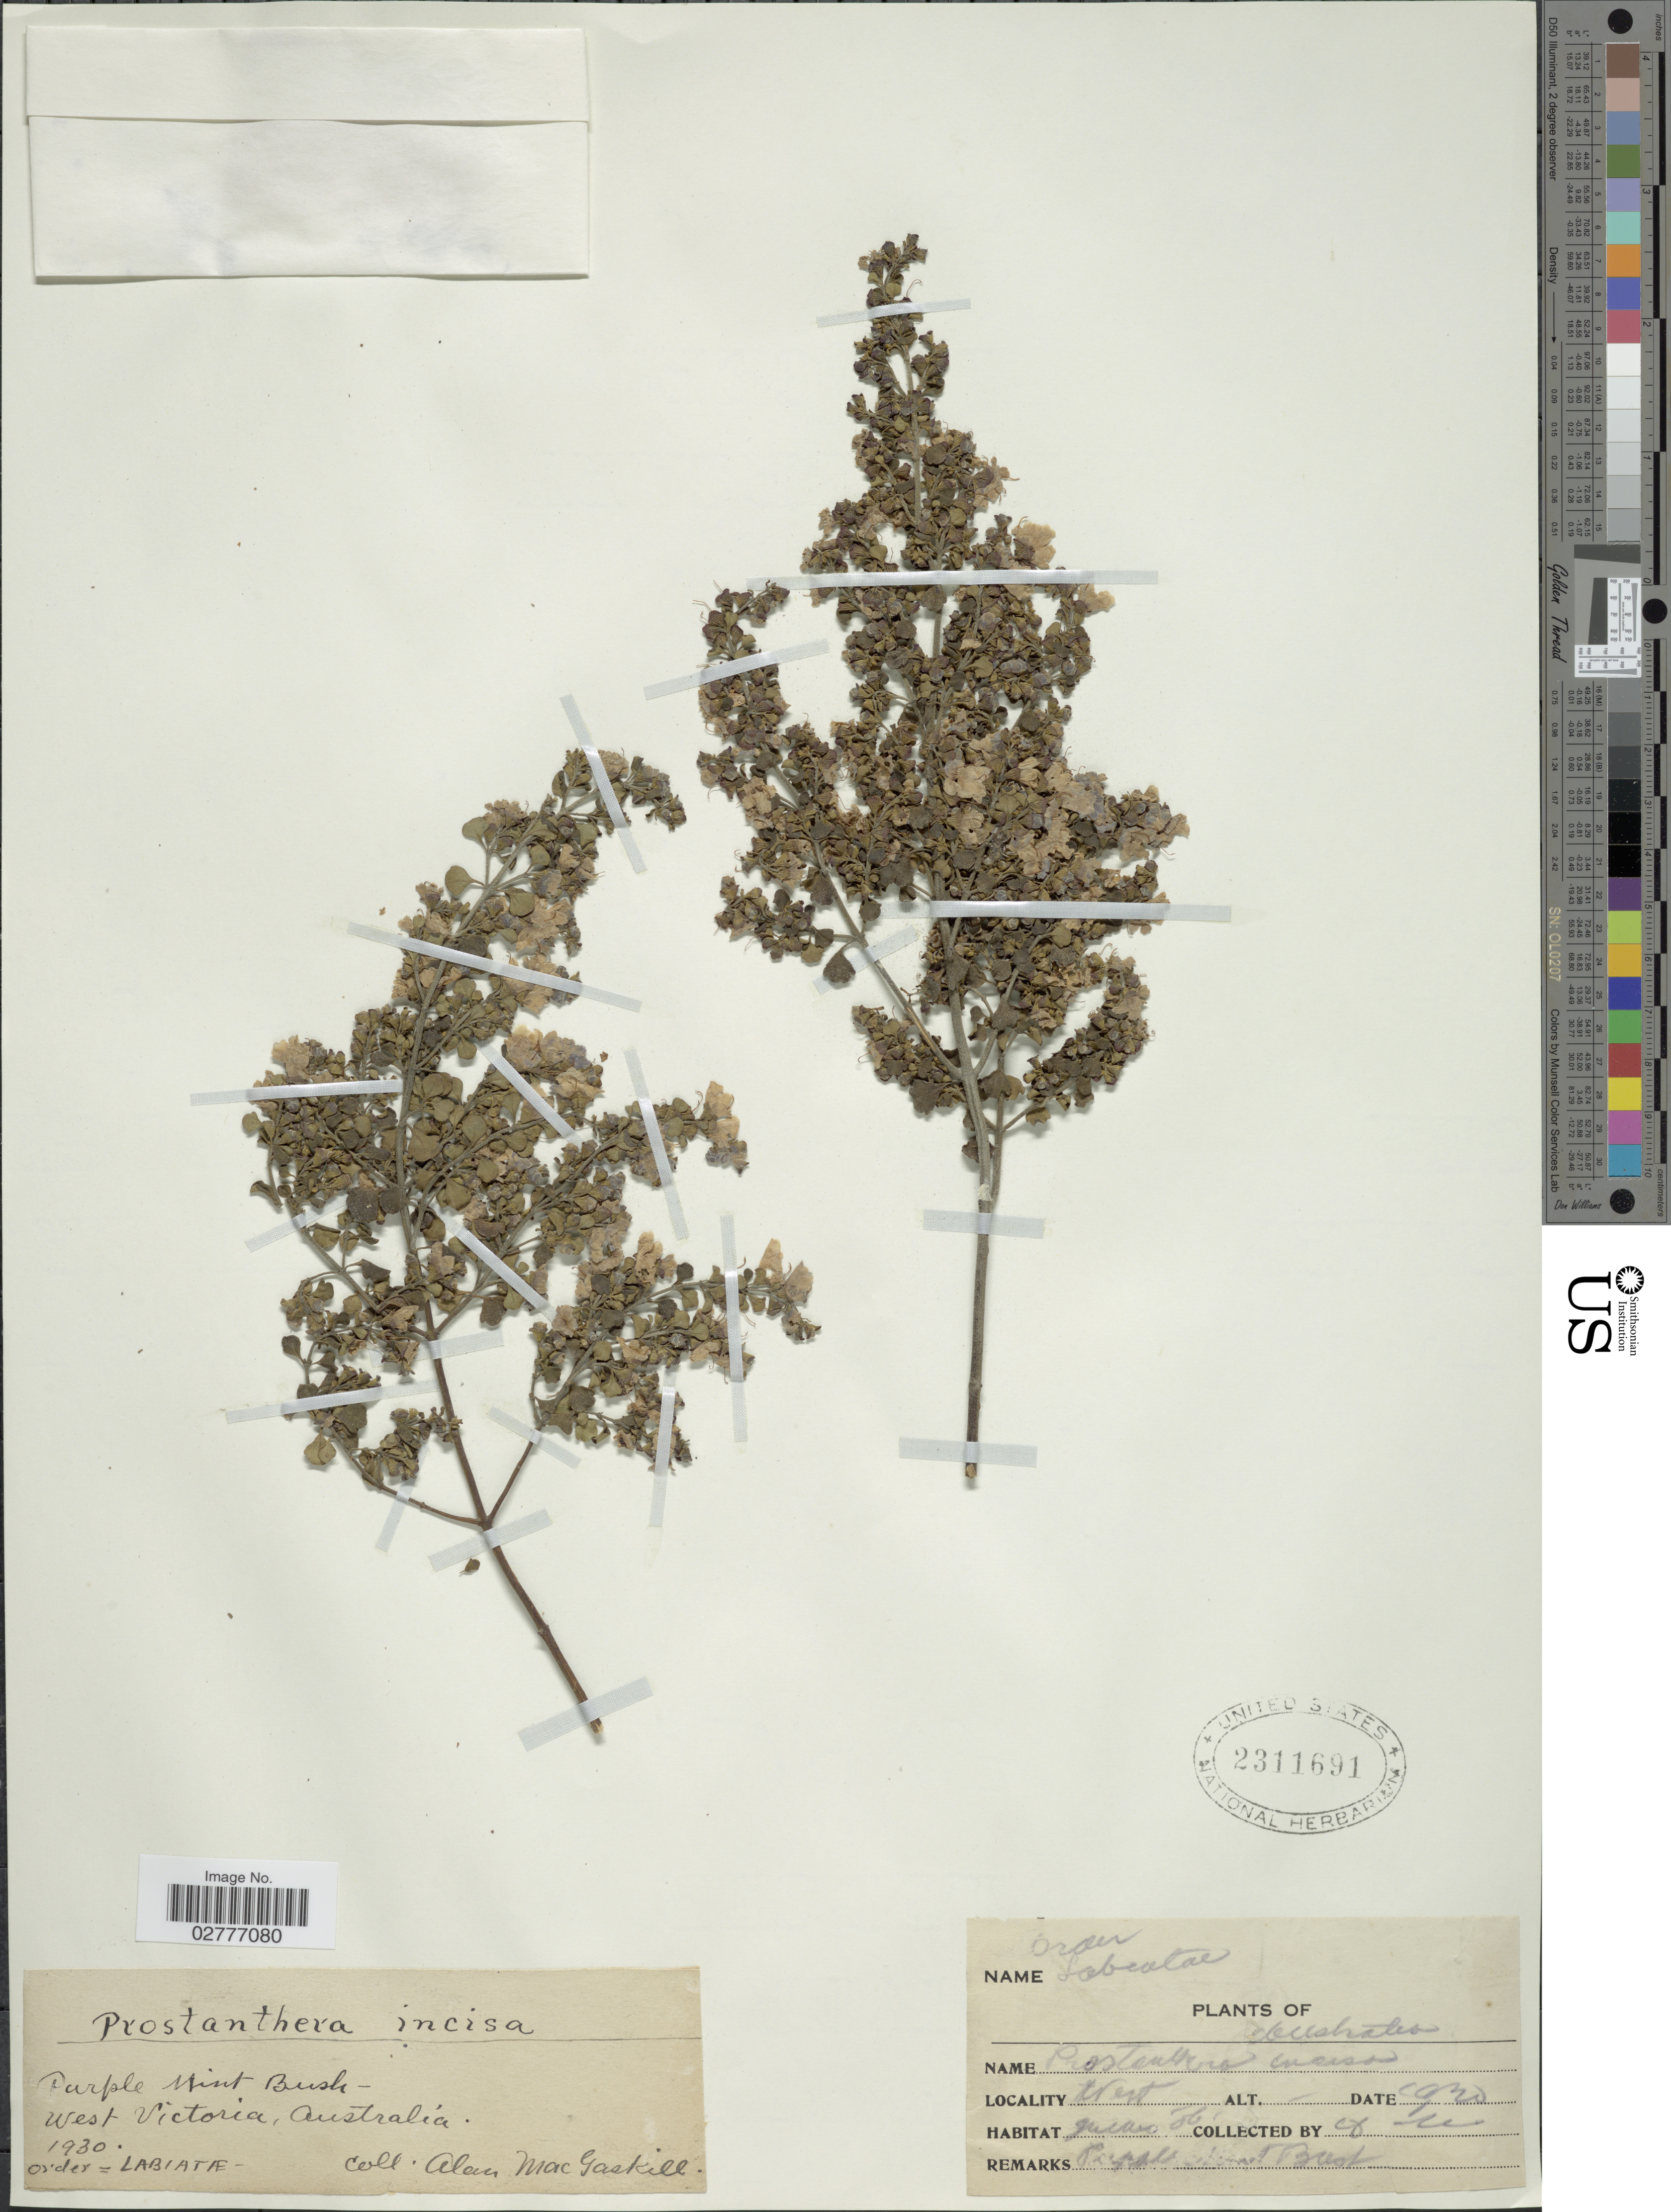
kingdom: Plantae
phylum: Tracheophyta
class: Magnoliopsida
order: Lamiales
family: Lamiaceae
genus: Prostanthera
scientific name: Prostanthera incisa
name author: R. Br.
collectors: A. MacGaskill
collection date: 1930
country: Australia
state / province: Victoria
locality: West Victoria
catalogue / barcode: US 2311691